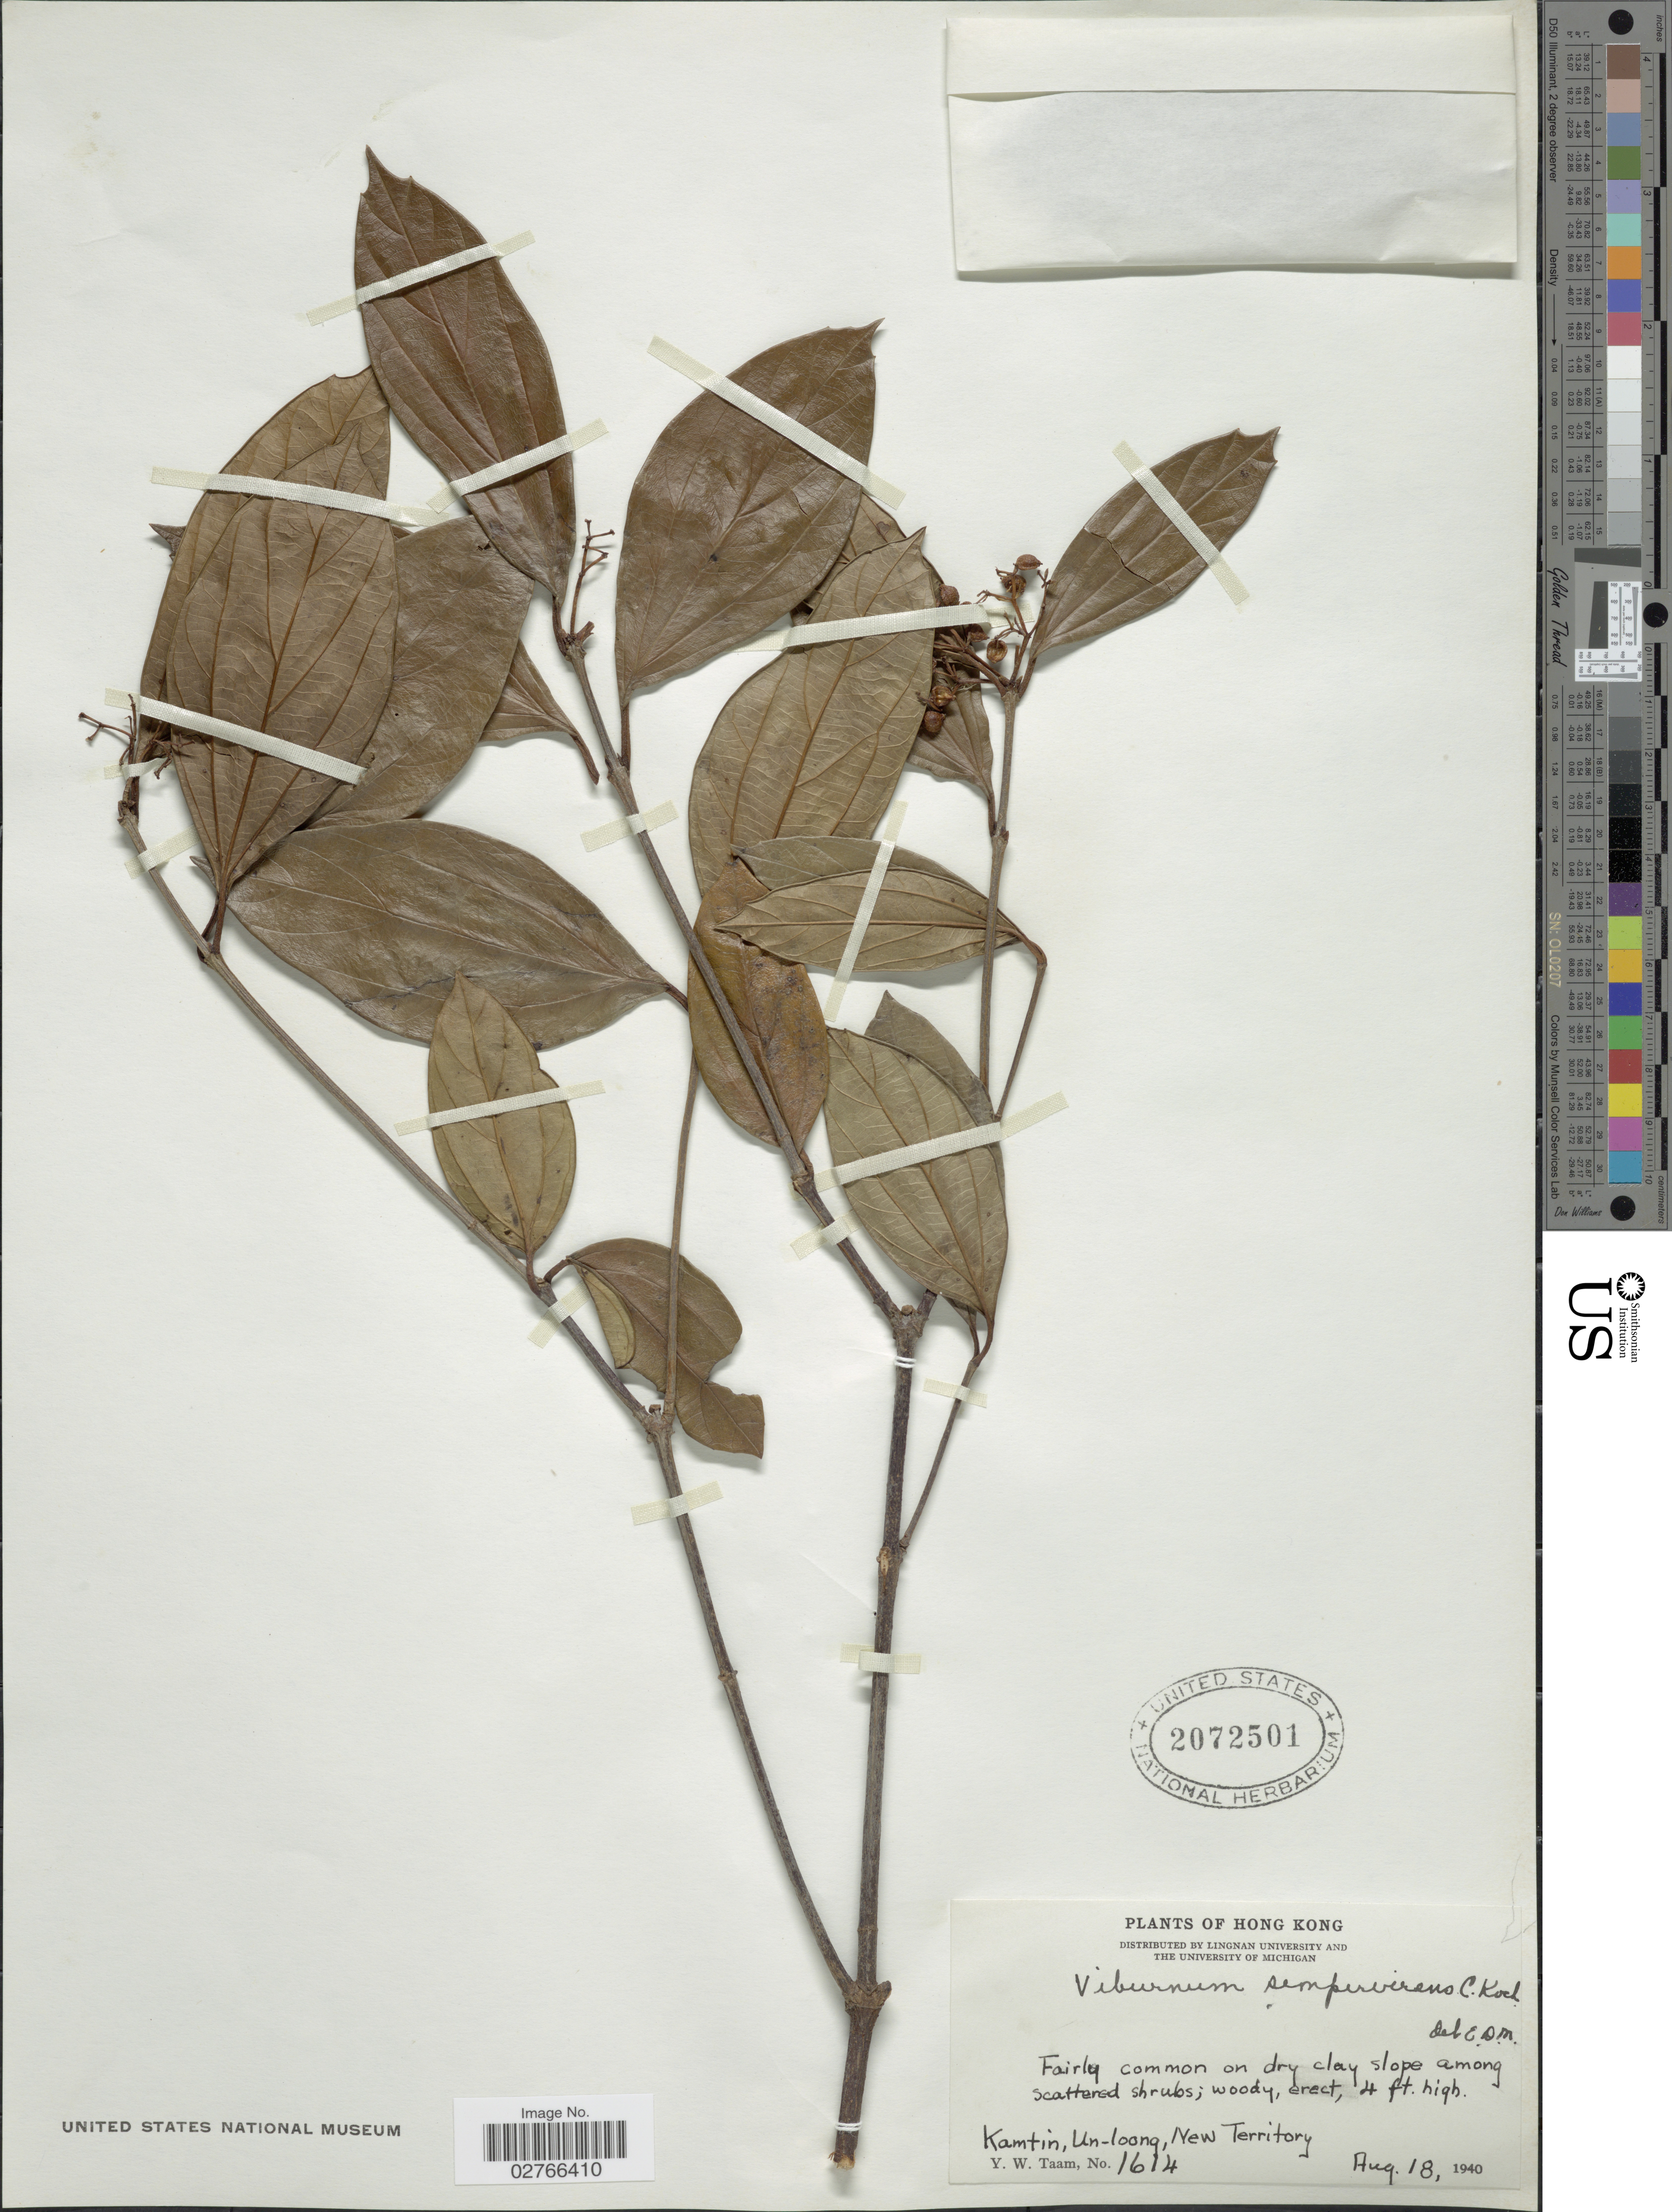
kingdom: Plantae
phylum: Tracheophyta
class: Magnoliopsida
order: Dipsacales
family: Viburnaceae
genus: Viburnum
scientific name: Viburnum sempervirens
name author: K. Koch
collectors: Y. W. Taam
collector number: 1614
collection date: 1940-08-18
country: China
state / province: Hong Kong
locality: Kamtin, Un-loong, New Territory.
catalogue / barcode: US 2072501